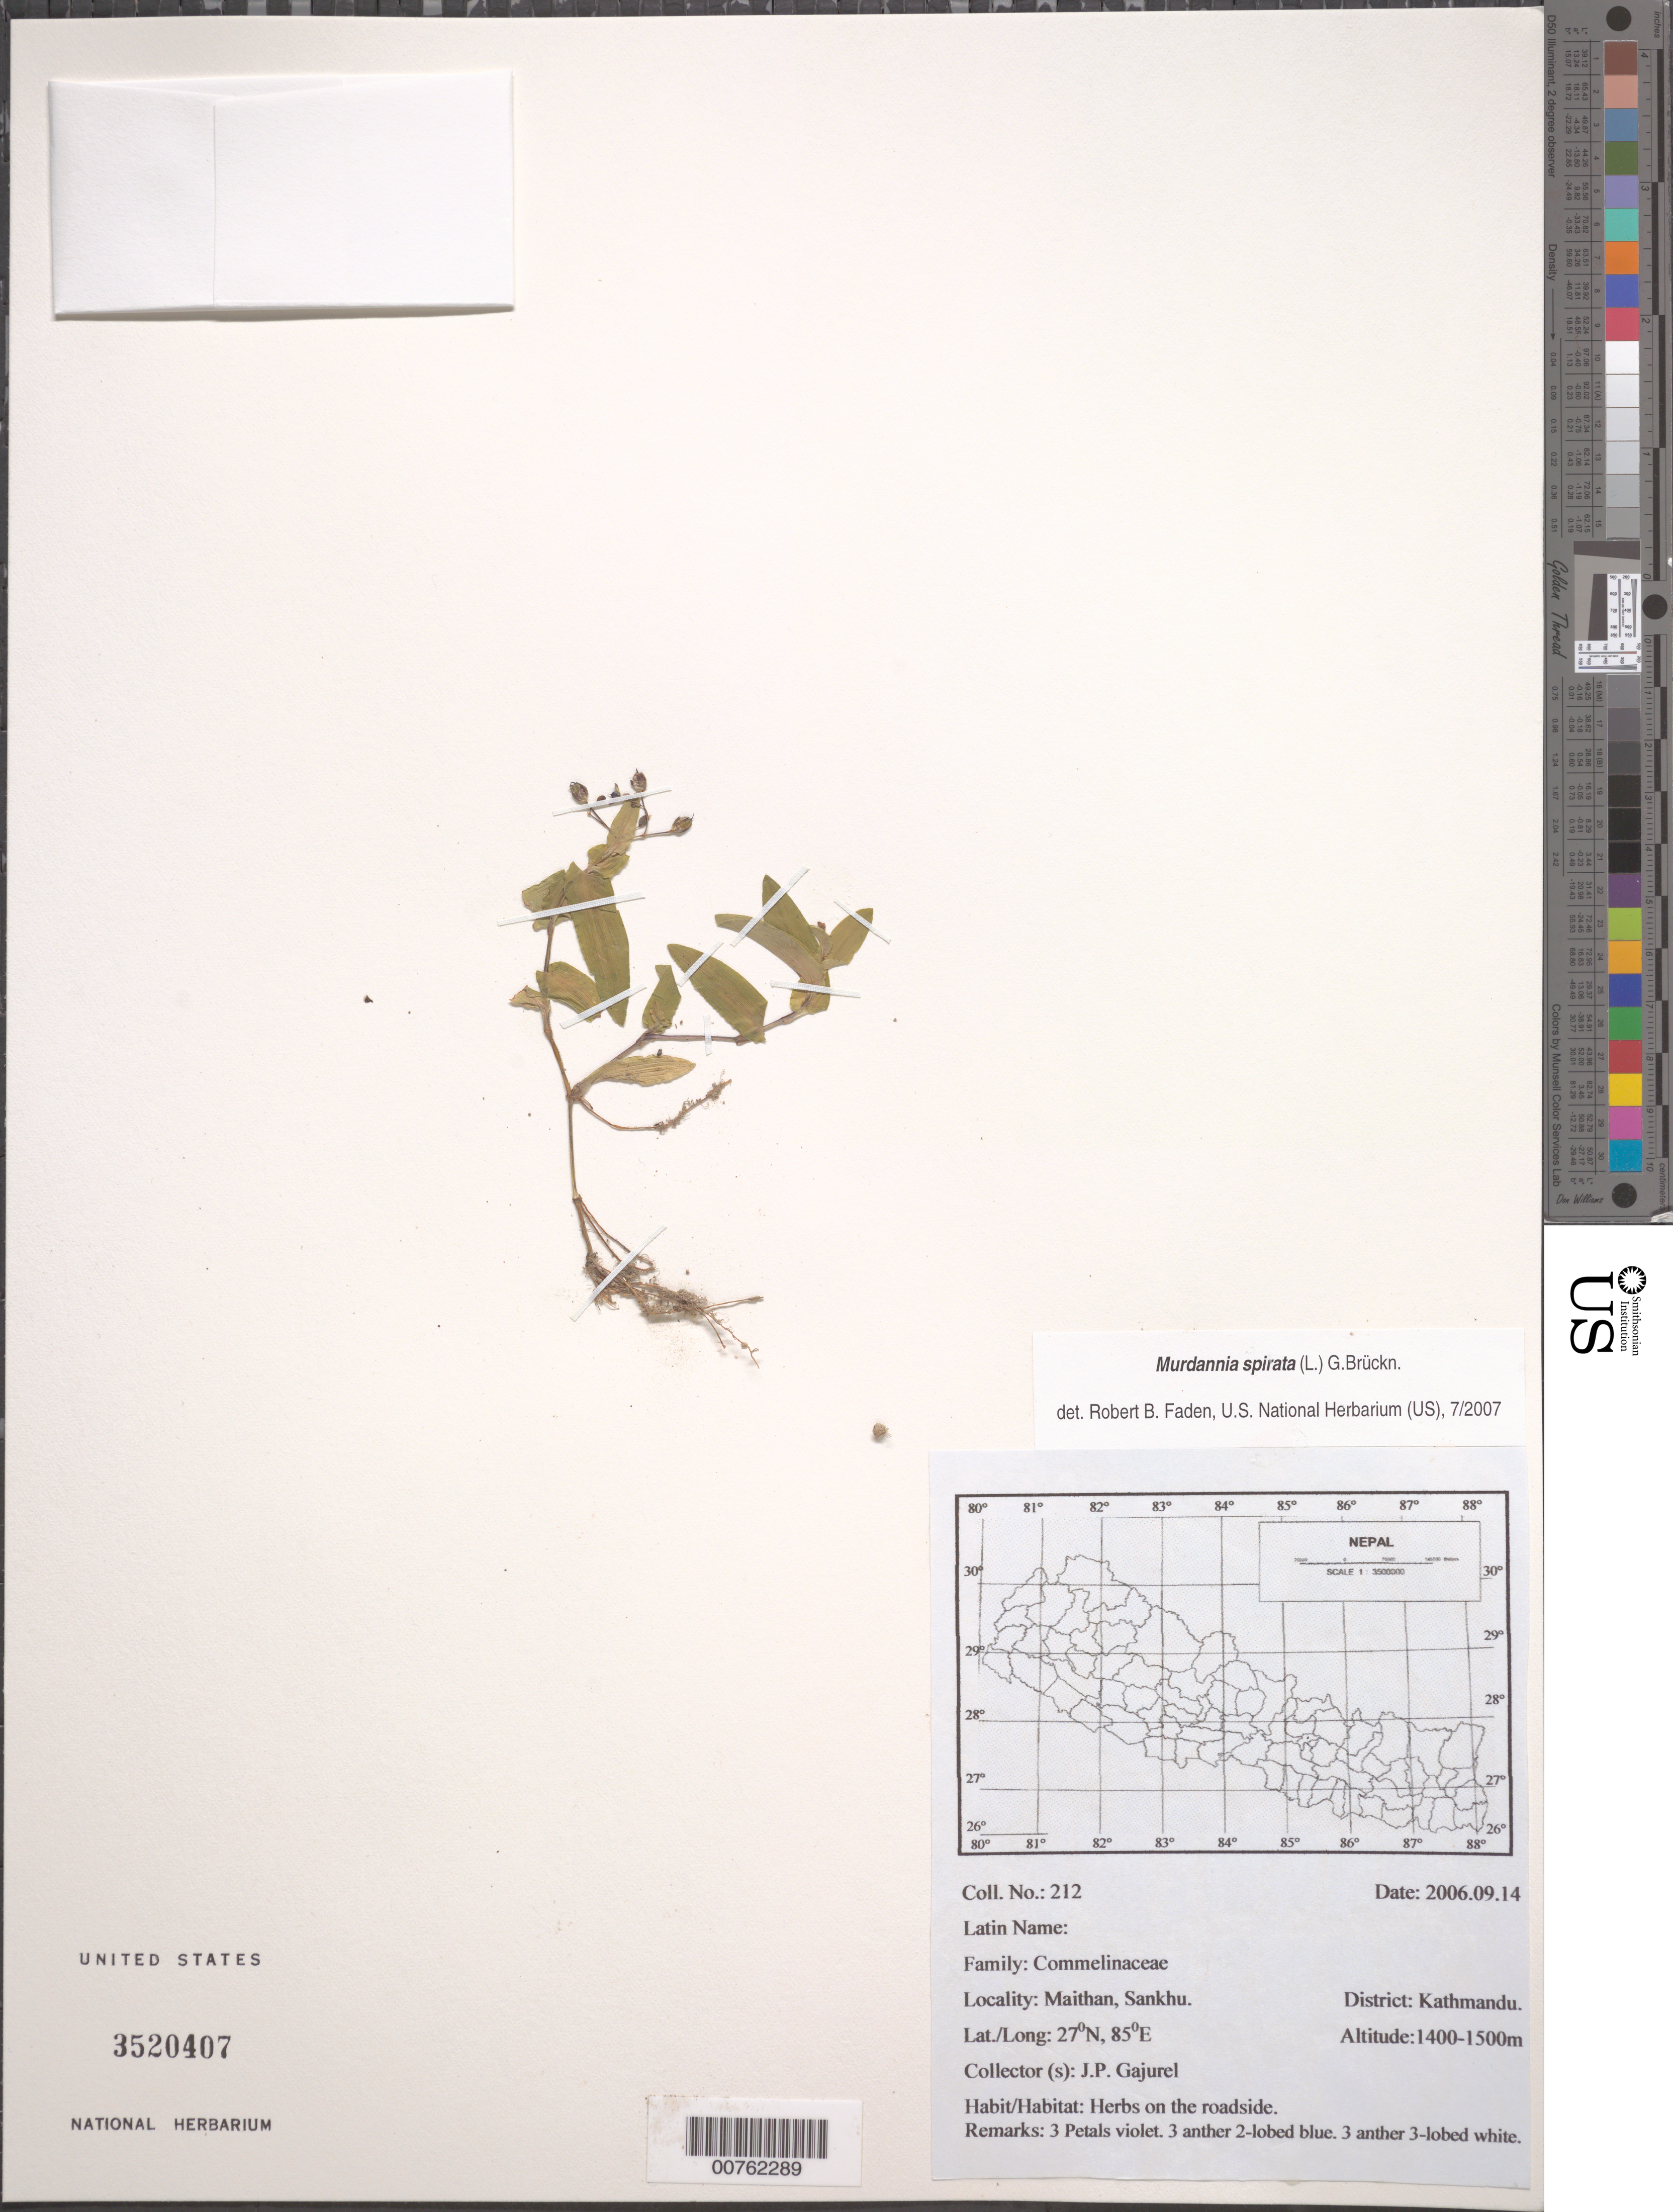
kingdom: Plantae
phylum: Tracheophyta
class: Liliopsida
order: Commelinales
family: Commelinaceae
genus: Murdannia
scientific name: Murdannia spirata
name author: (L.) G. Brückn.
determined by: Faden, Robert B., (US), Smithsonian Institution - National Museum of Natural History (UNITED STATES)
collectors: J. Gajurel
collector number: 212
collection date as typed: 14 Sep 2006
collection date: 2006-09-14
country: Nepal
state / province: Bagmati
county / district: Kathmandu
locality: Maithan, Sankhu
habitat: Herbs, on the roadside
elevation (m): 1400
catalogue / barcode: US 3520407